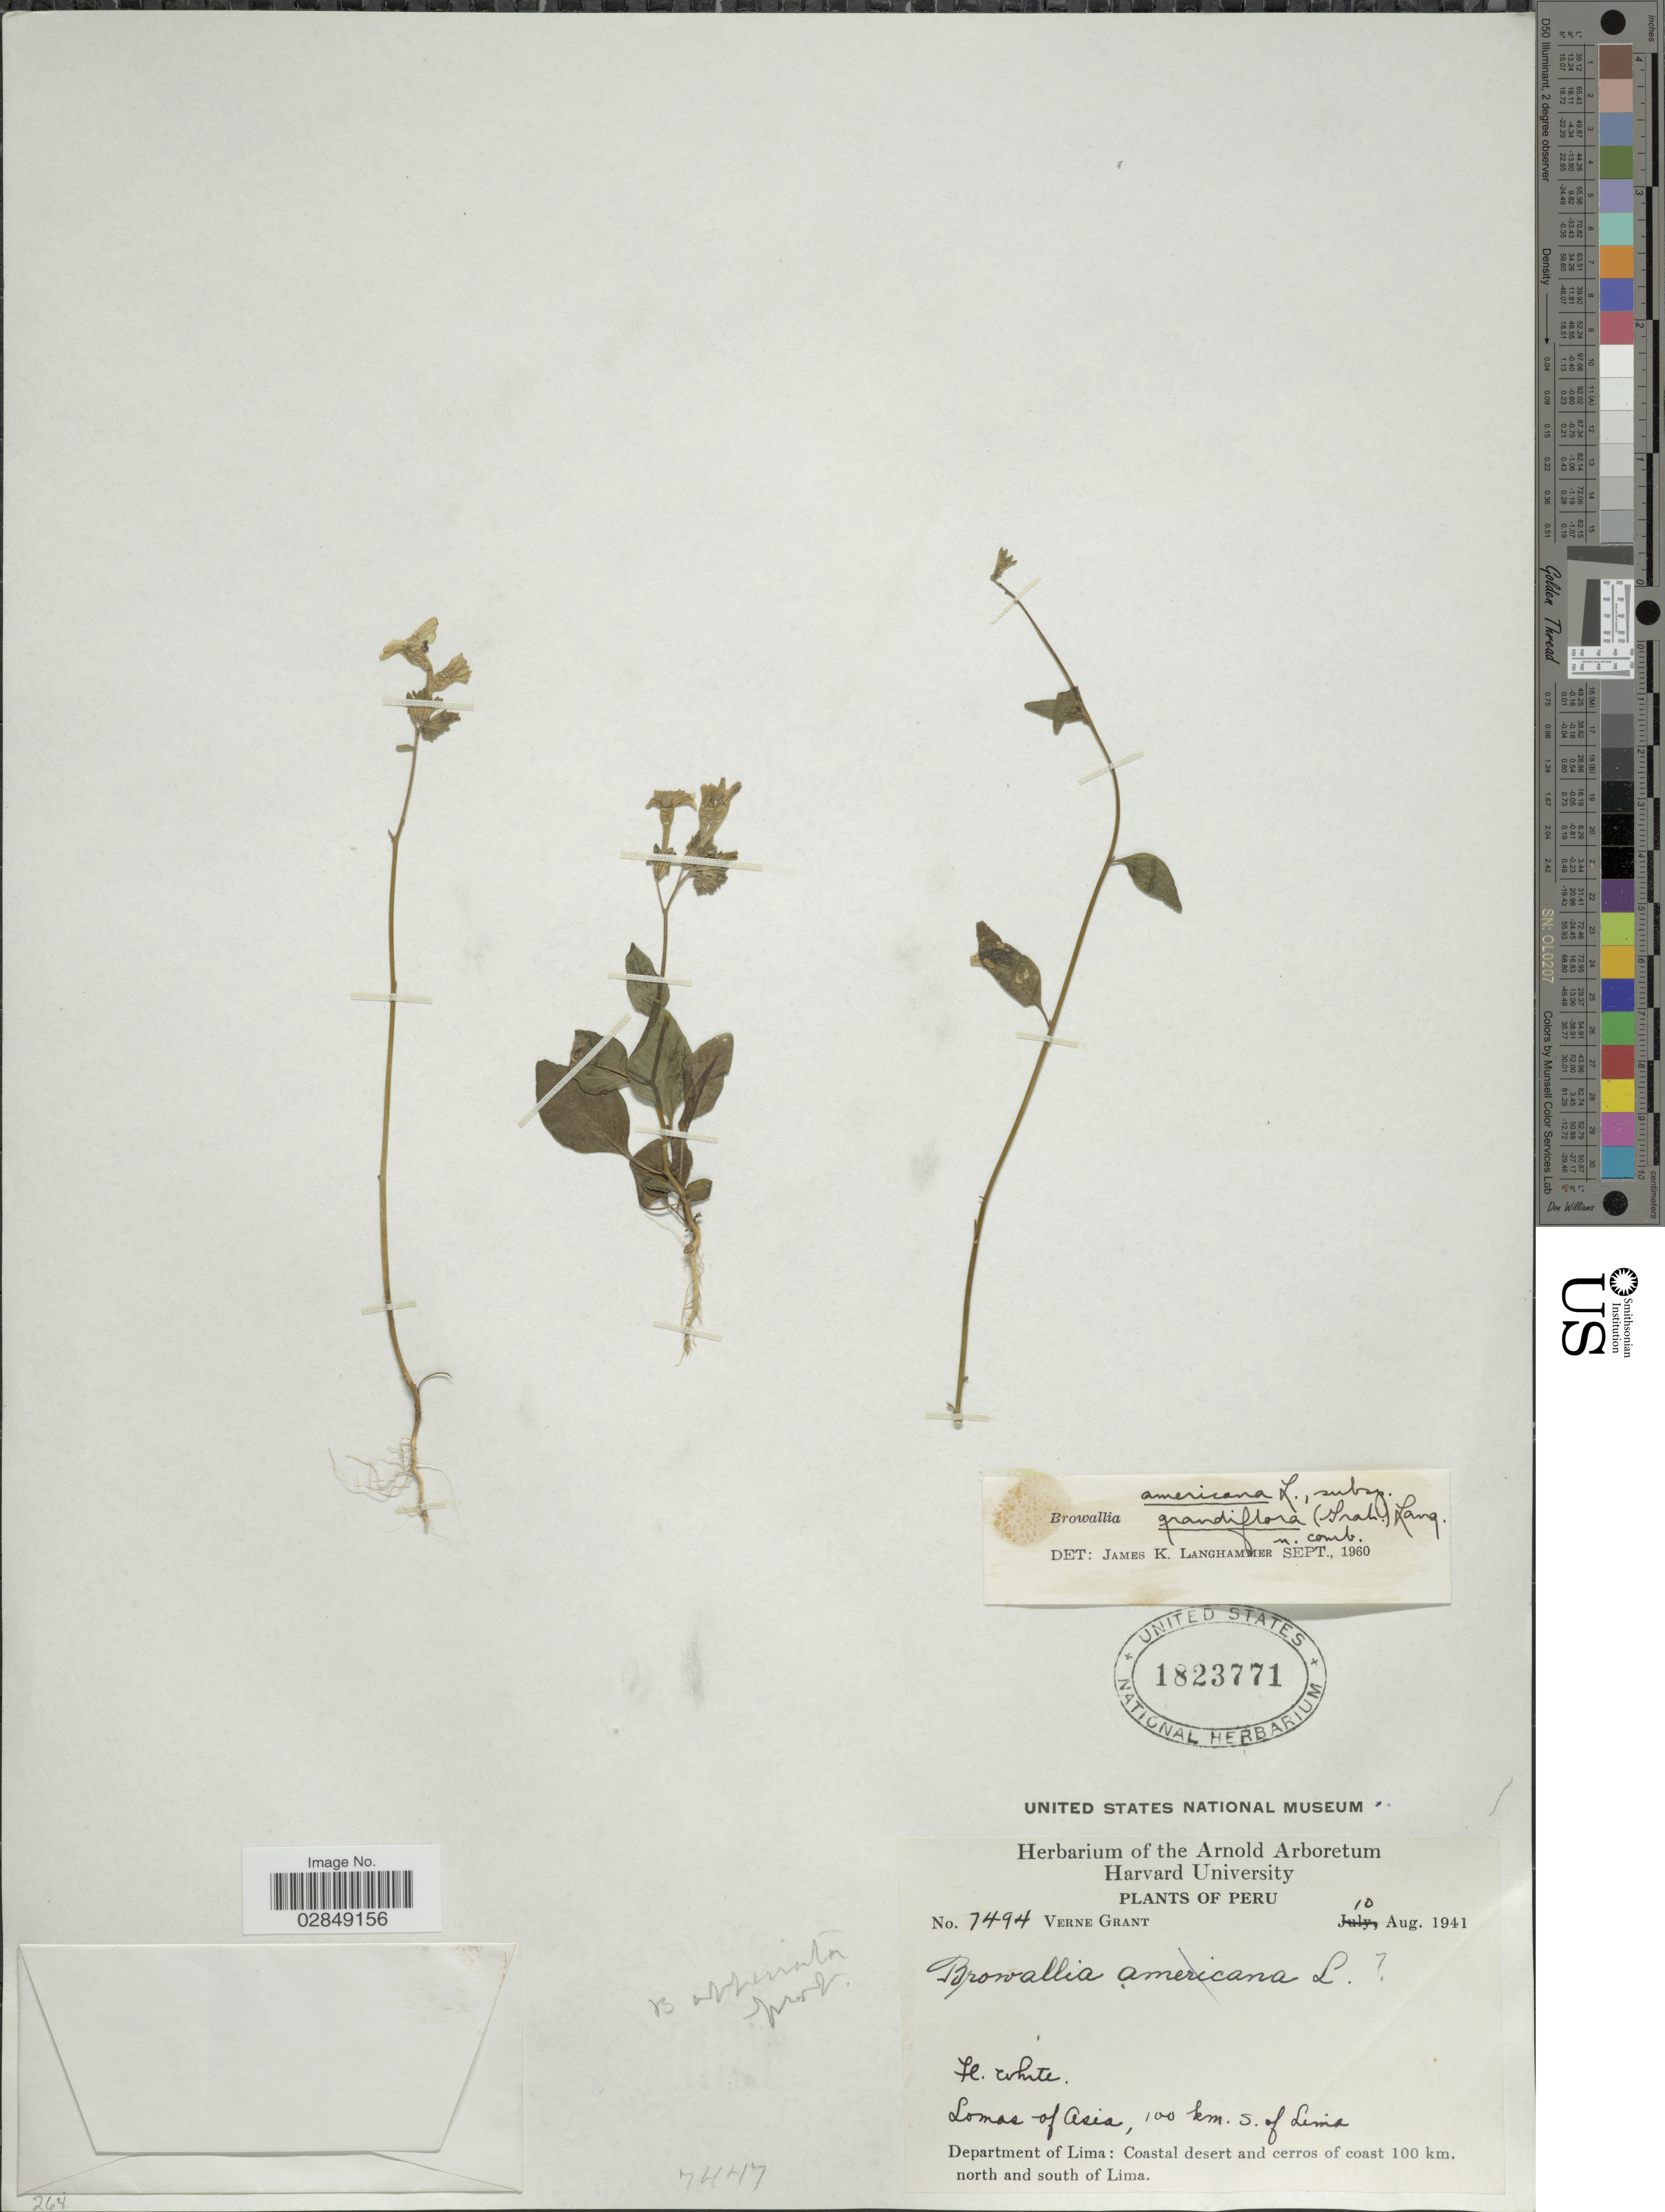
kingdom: Plantae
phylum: Tracheophyta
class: Magnoliopsida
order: Solanales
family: Solanaceae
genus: Browallia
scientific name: Browallia americana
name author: L.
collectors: V. Grant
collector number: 7494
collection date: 1941-08-10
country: Peru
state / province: Lima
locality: Lomas of Asia, 100 km. S. of Lima. Department of Lima: Coastal desert and cerros of coast 100 km. north and south of Lima.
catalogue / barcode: US 1823771